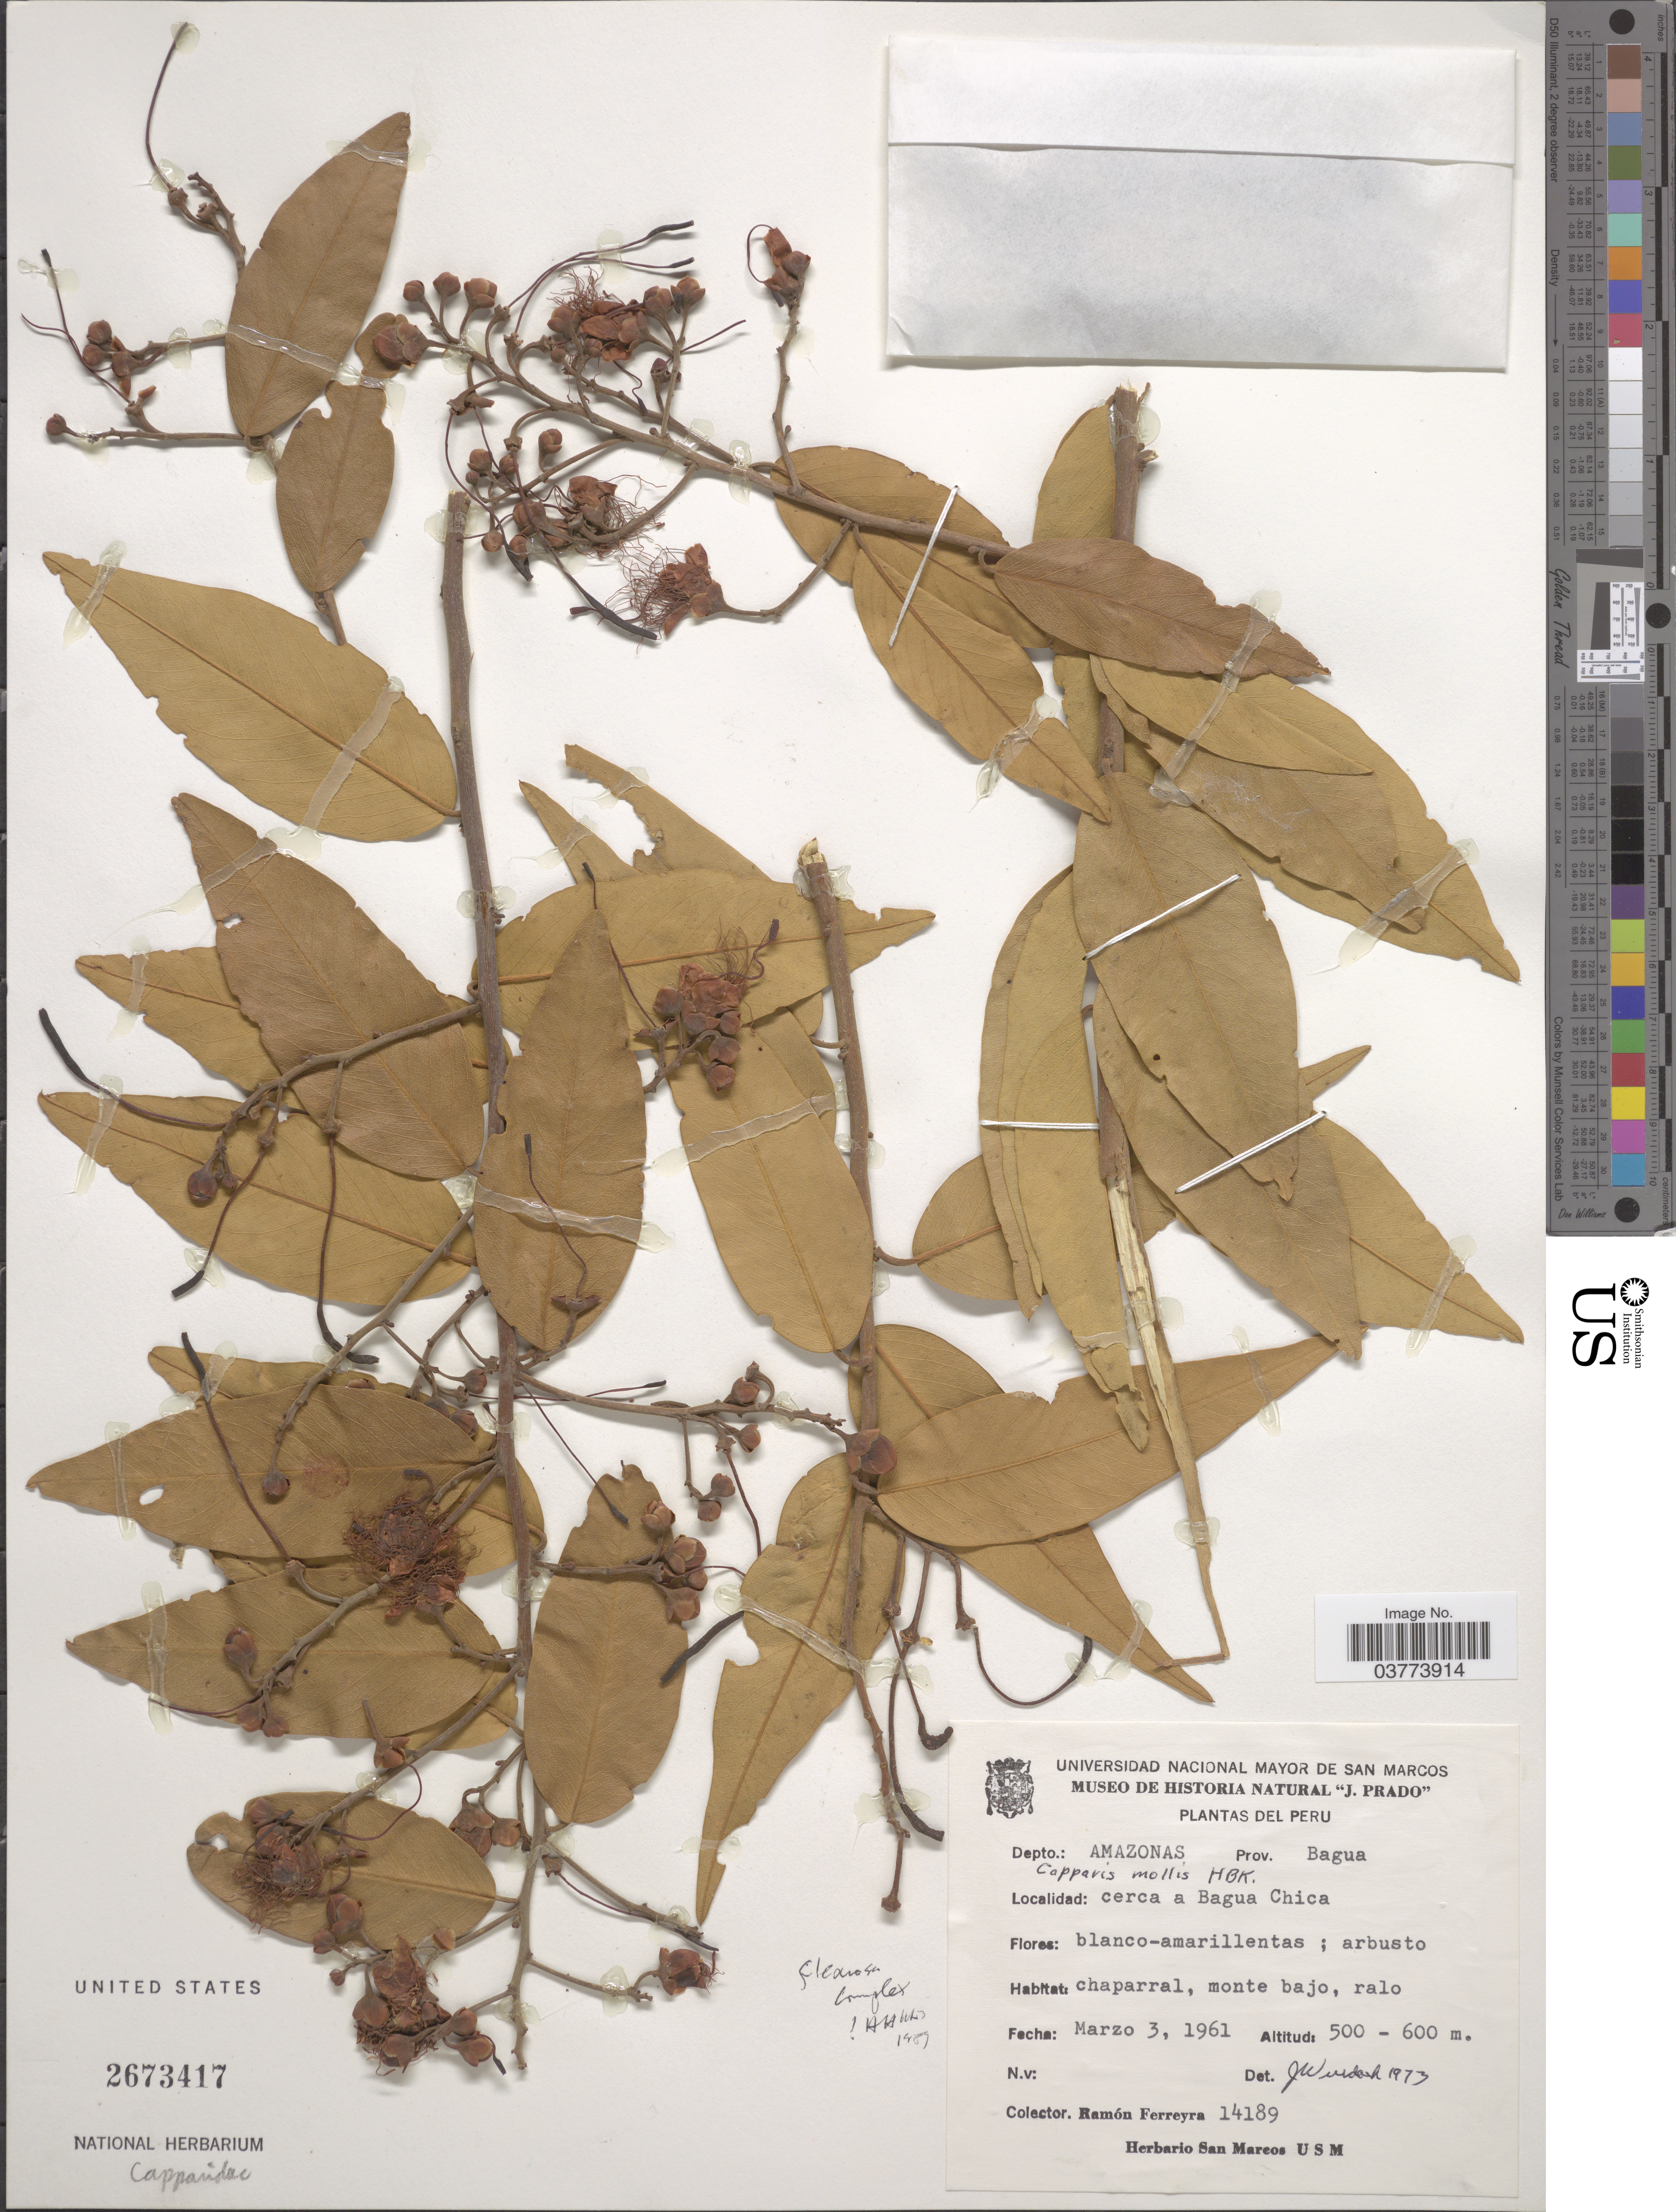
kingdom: Plantae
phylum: Tracheophyta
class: Magnoliopsida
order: Brassicales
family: Capparaceae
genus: Cynophalla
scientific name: Cynophalla mollis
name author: (Kunth) J. Presl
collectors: R. A. Ferreyra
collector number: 14189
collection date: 1961-03-03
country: Peru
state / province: Amazonas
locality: Depto.: Amazonas. Prov. Bagua. Cerca a Bagua Chica.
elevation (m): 500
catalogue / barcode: US 2673417